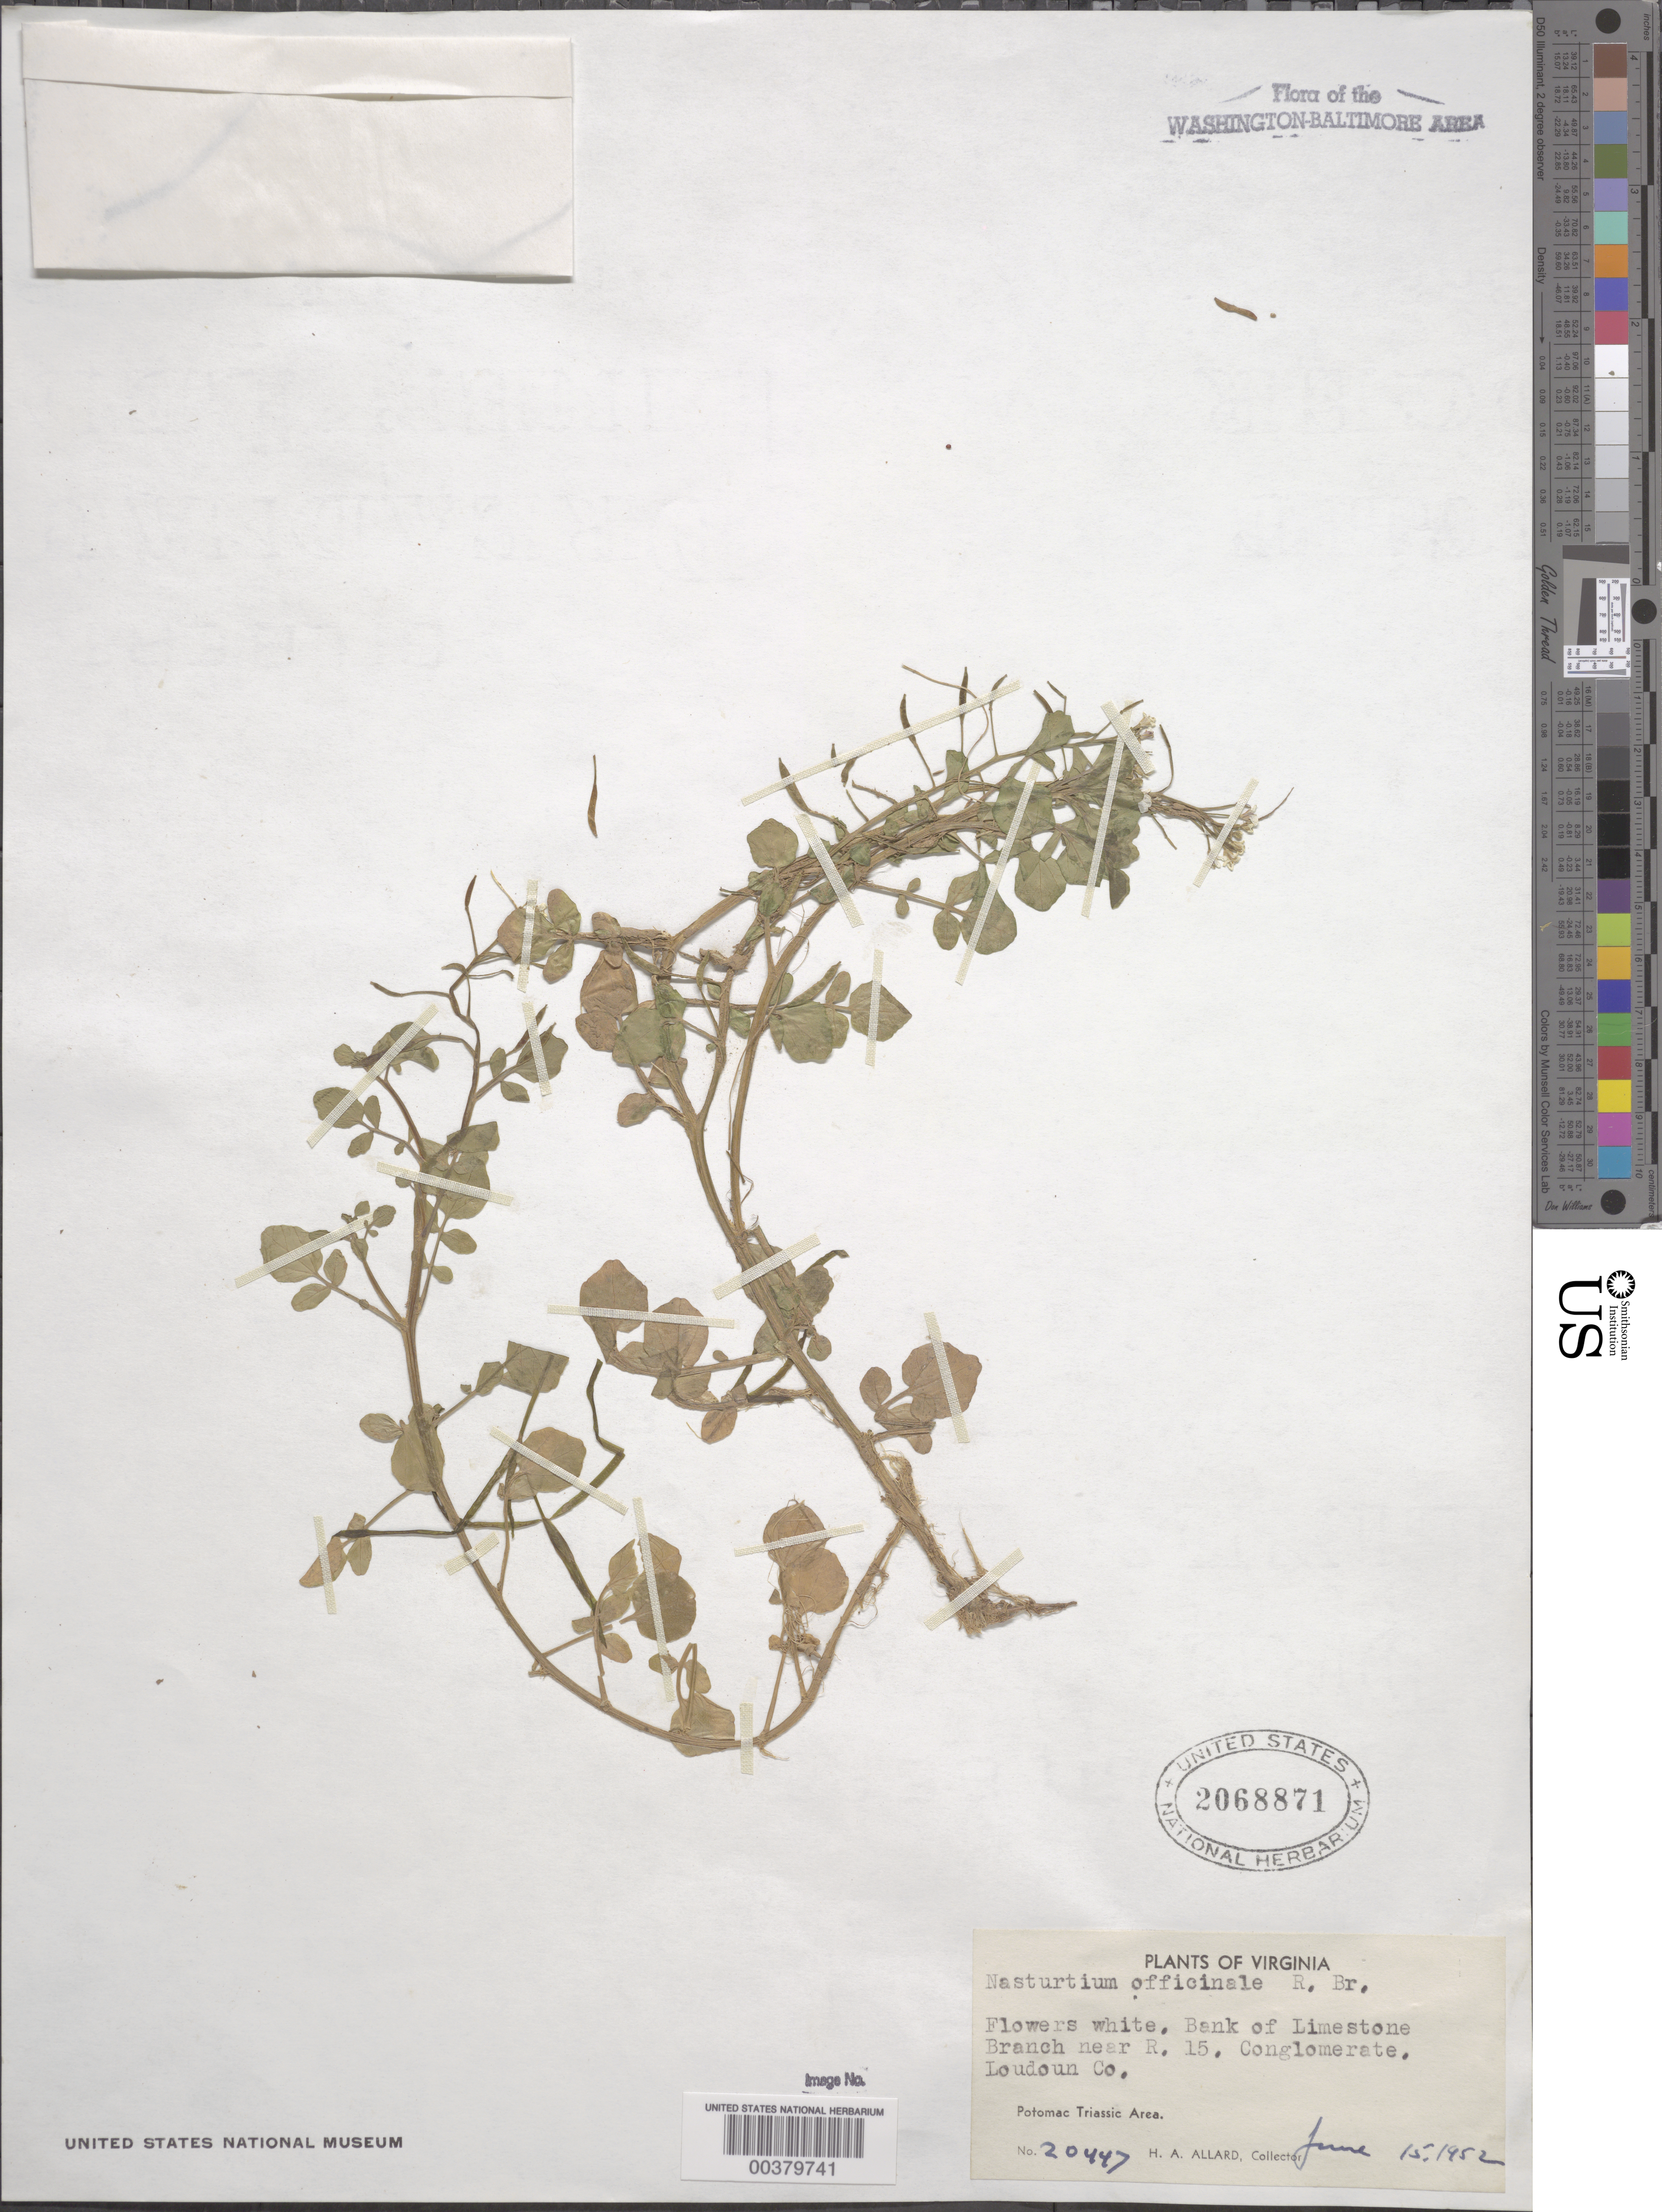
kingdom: Plantae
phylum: Tracheophyta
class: Magnoliopsida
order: Brassicales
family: Brassicaceae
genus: Nasturtium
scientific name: Nasturtium officinale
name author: R. Br.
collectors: H. A. Allard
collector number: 20447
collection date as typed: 15 Jun 1952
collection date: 1952-06-15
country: United States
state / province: Virginia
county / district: Loudoun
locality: Limestone Branch, Route 15 vicinity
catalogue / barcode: US 2068871